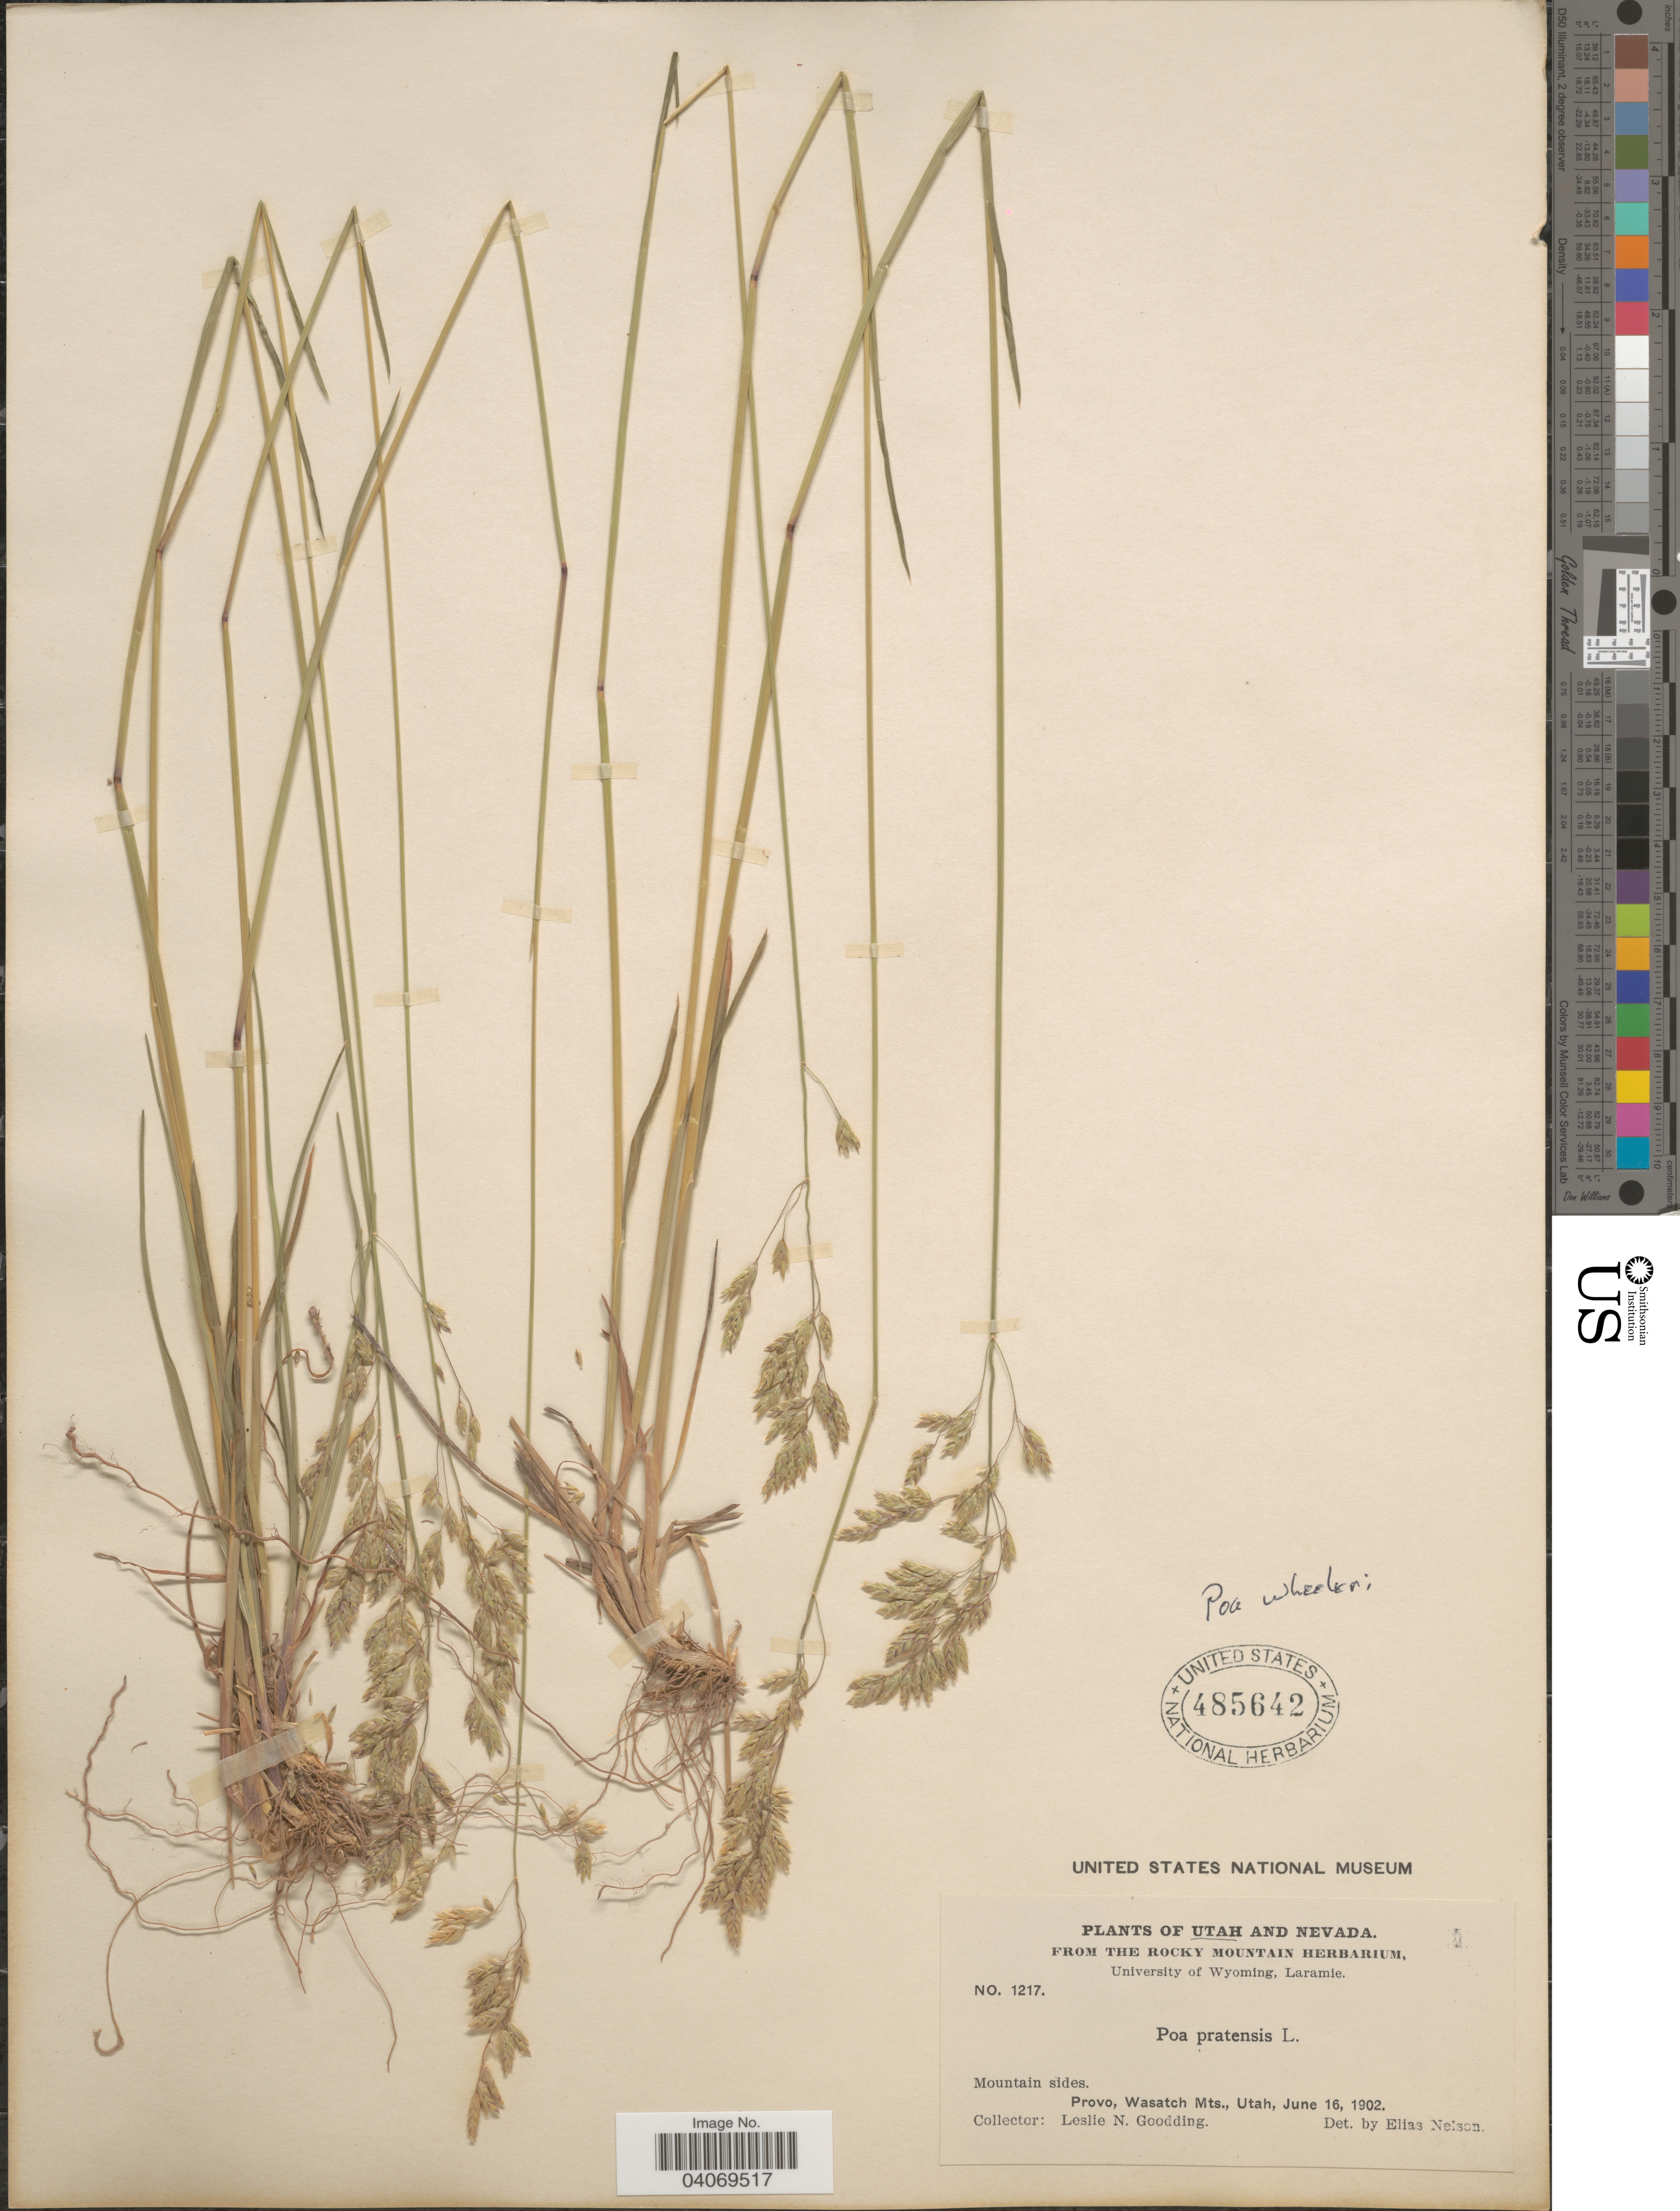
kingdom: Plantae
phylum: Tracheophyta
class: Liliopsida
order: Poales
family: Poaceae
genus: Poa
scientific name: Poa wheeleri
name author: Vasey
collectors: L. N. Goodding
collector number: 1217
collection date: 1902-06-16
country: United States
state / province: Utah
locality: Mountain sides. Provo, Wasatch Mts.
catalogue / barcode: US 485642